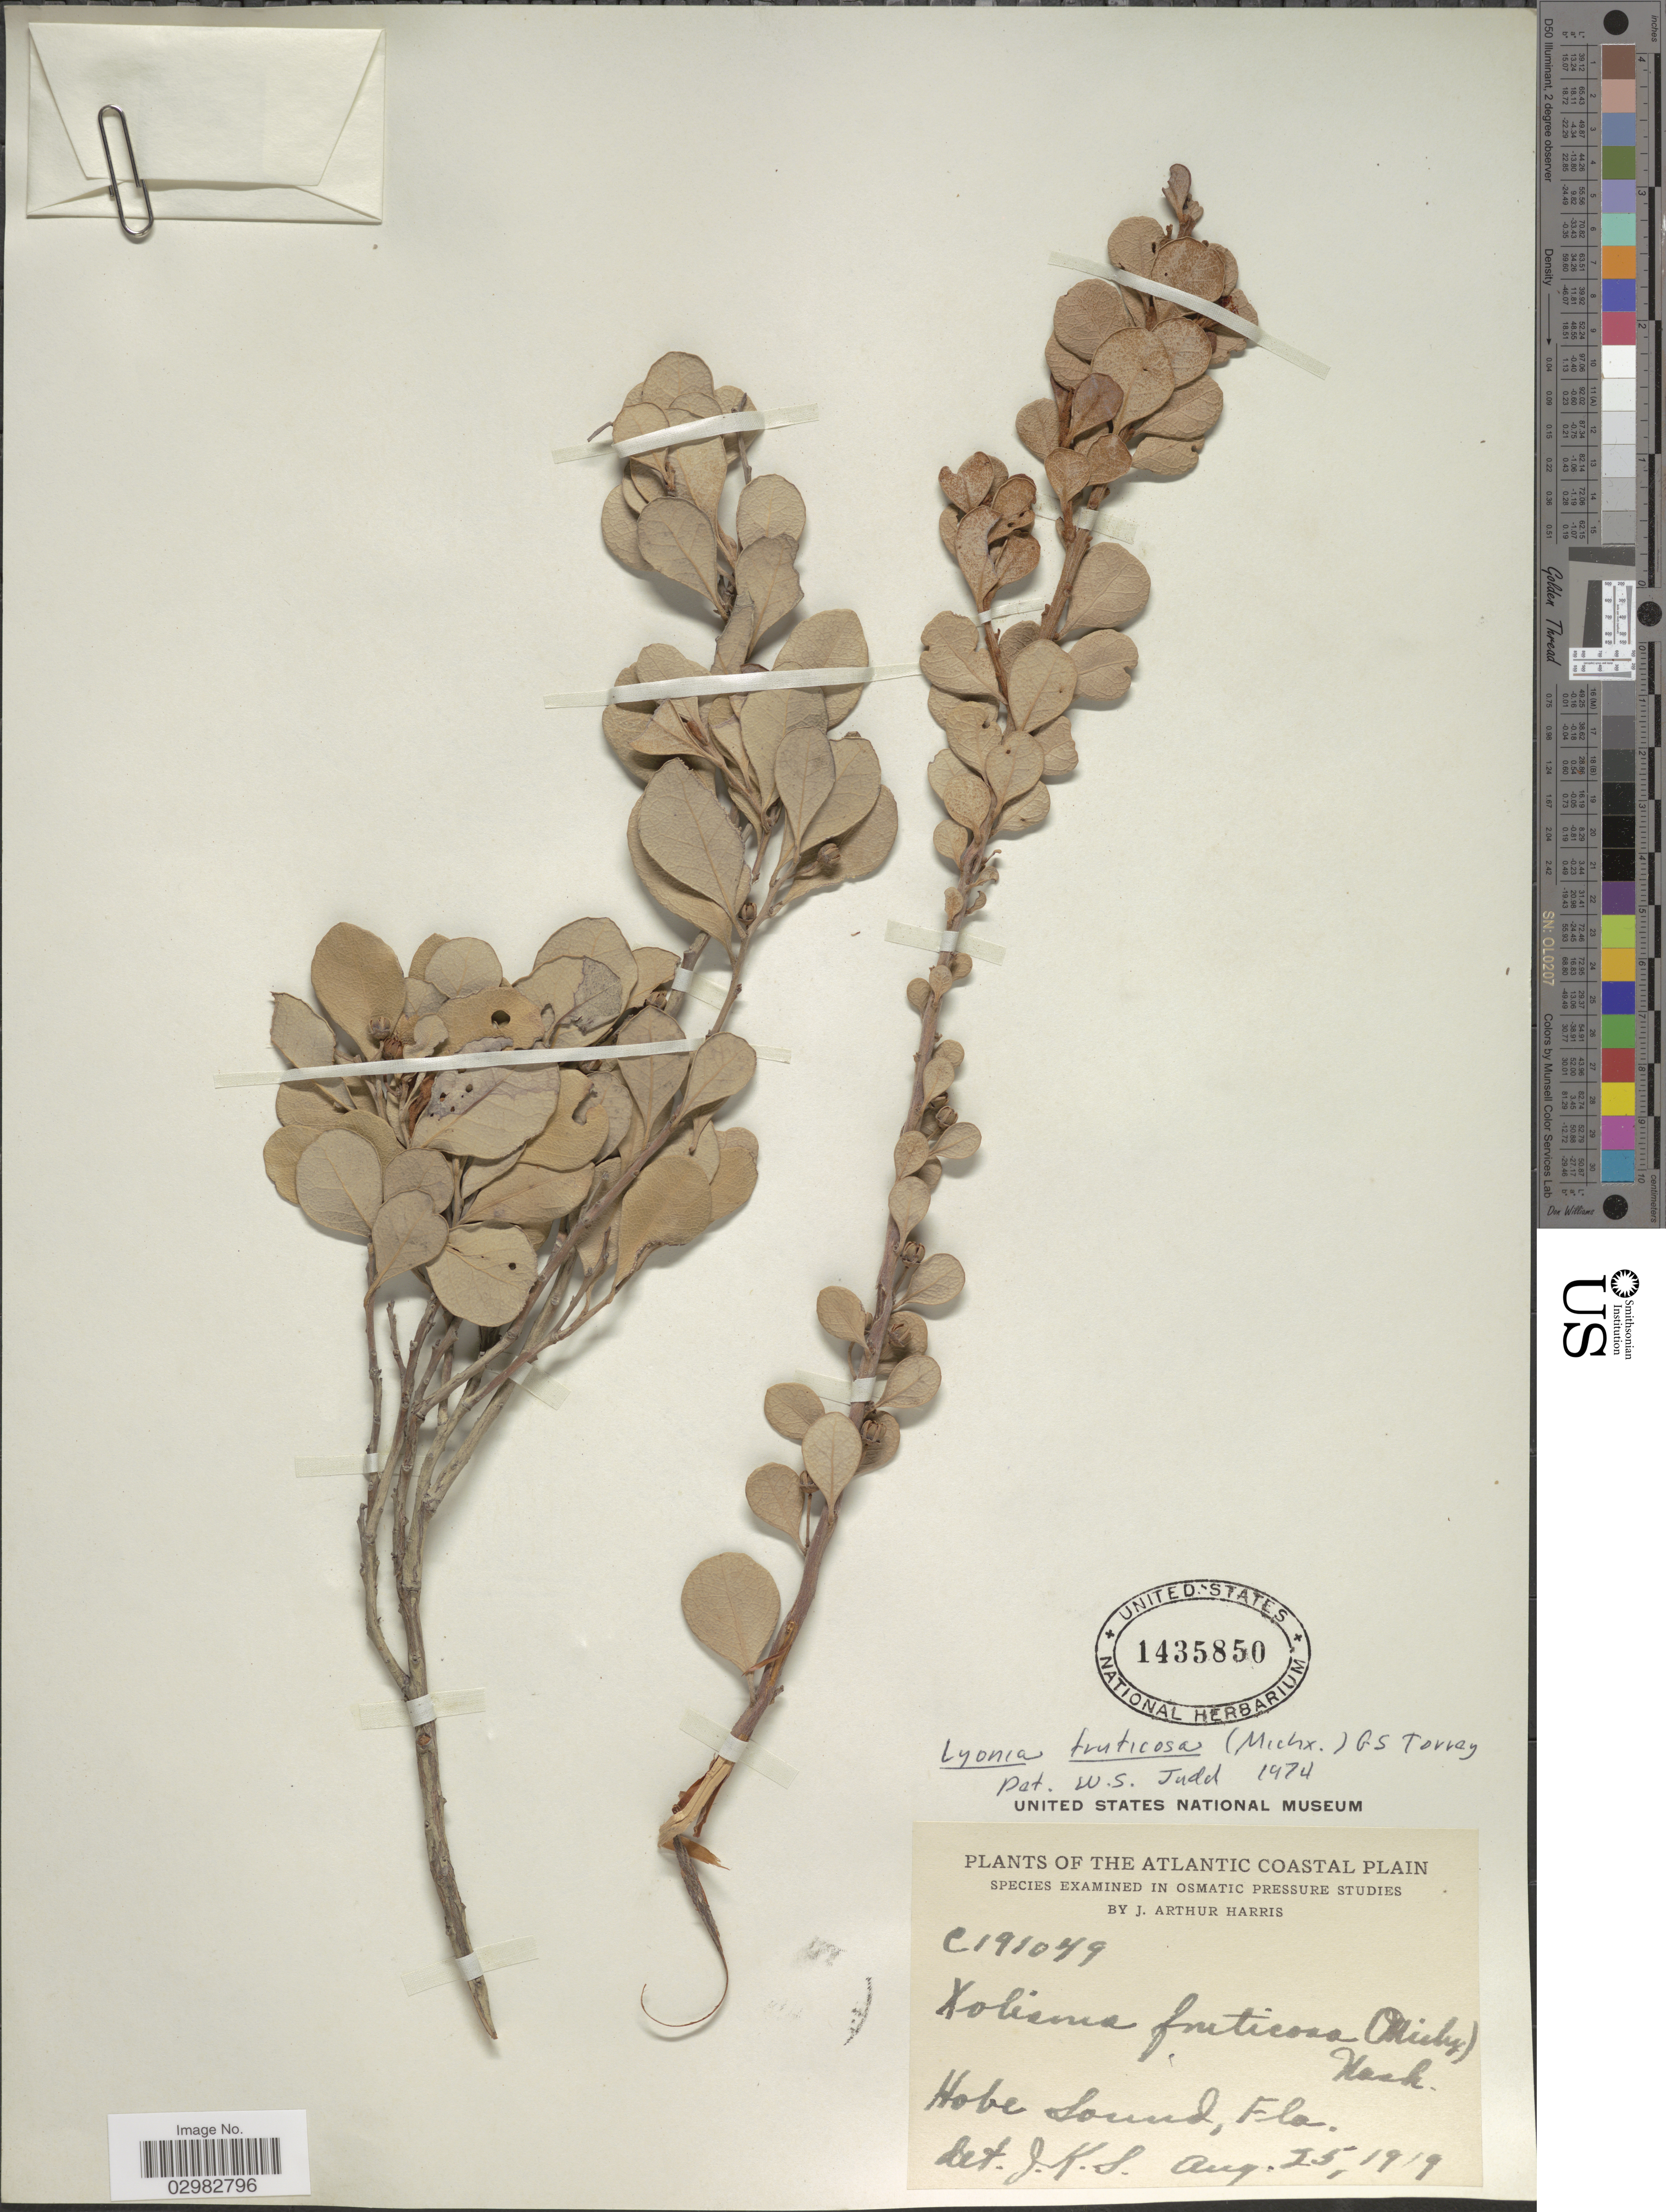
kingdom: Plantae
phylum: Tracheophyta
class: Magnoliopsida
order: Ericales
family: Ericaceae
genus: Lyonia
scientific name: Lyonia fruticosa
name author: (Michx.) G.S. Torr.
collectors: J. A. Harris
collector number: C191049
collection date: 1919-08-25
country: United States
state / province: Florida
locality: Atlantic Coastal Plain, Hobe Sound.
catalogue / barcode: US 1435850